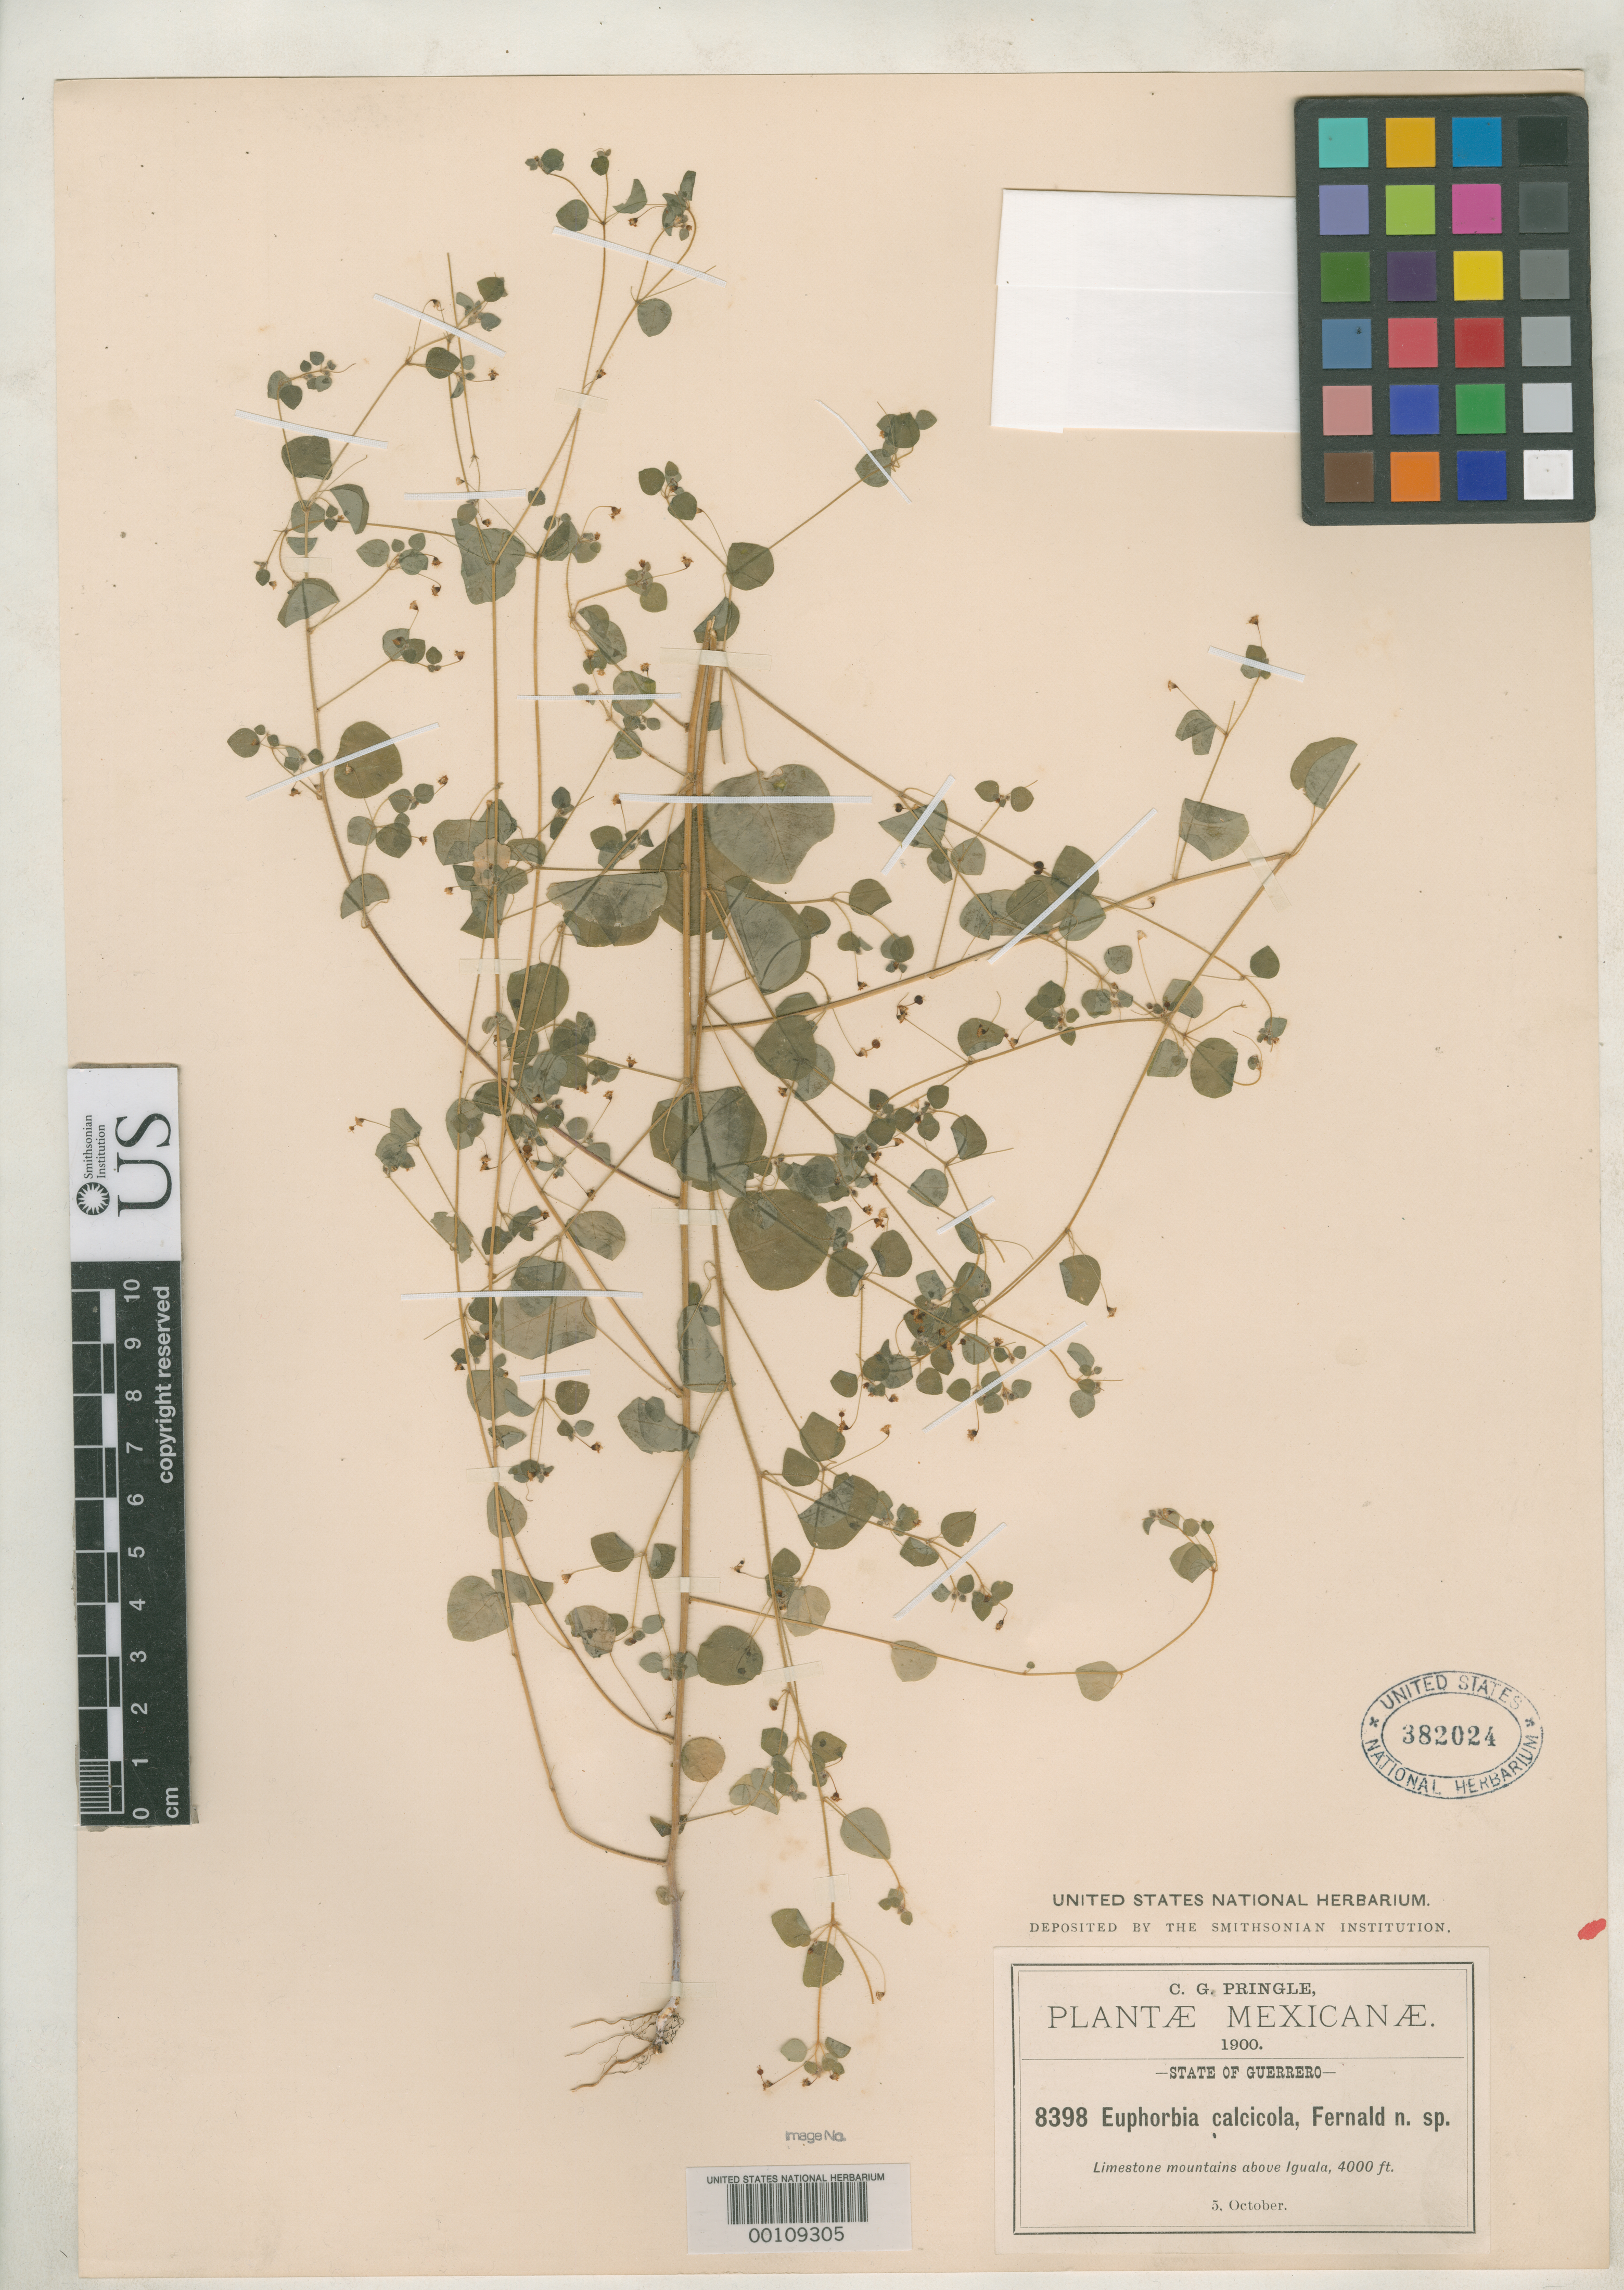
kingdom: Plantae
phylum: Tracheophyta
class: Magnoliopsida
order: Malpighiales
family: Euphorbiaceae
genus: Euphorbia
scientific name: Euphorbia calcicola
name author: Fernald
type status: Isotype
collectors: C. G. Pringle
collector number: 8398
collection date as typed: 05 Oct 1900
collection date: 1900-10-05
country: Mexico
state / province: Guerrero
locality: Mountains above Iguala.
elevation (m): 1230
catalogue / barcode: US 382024